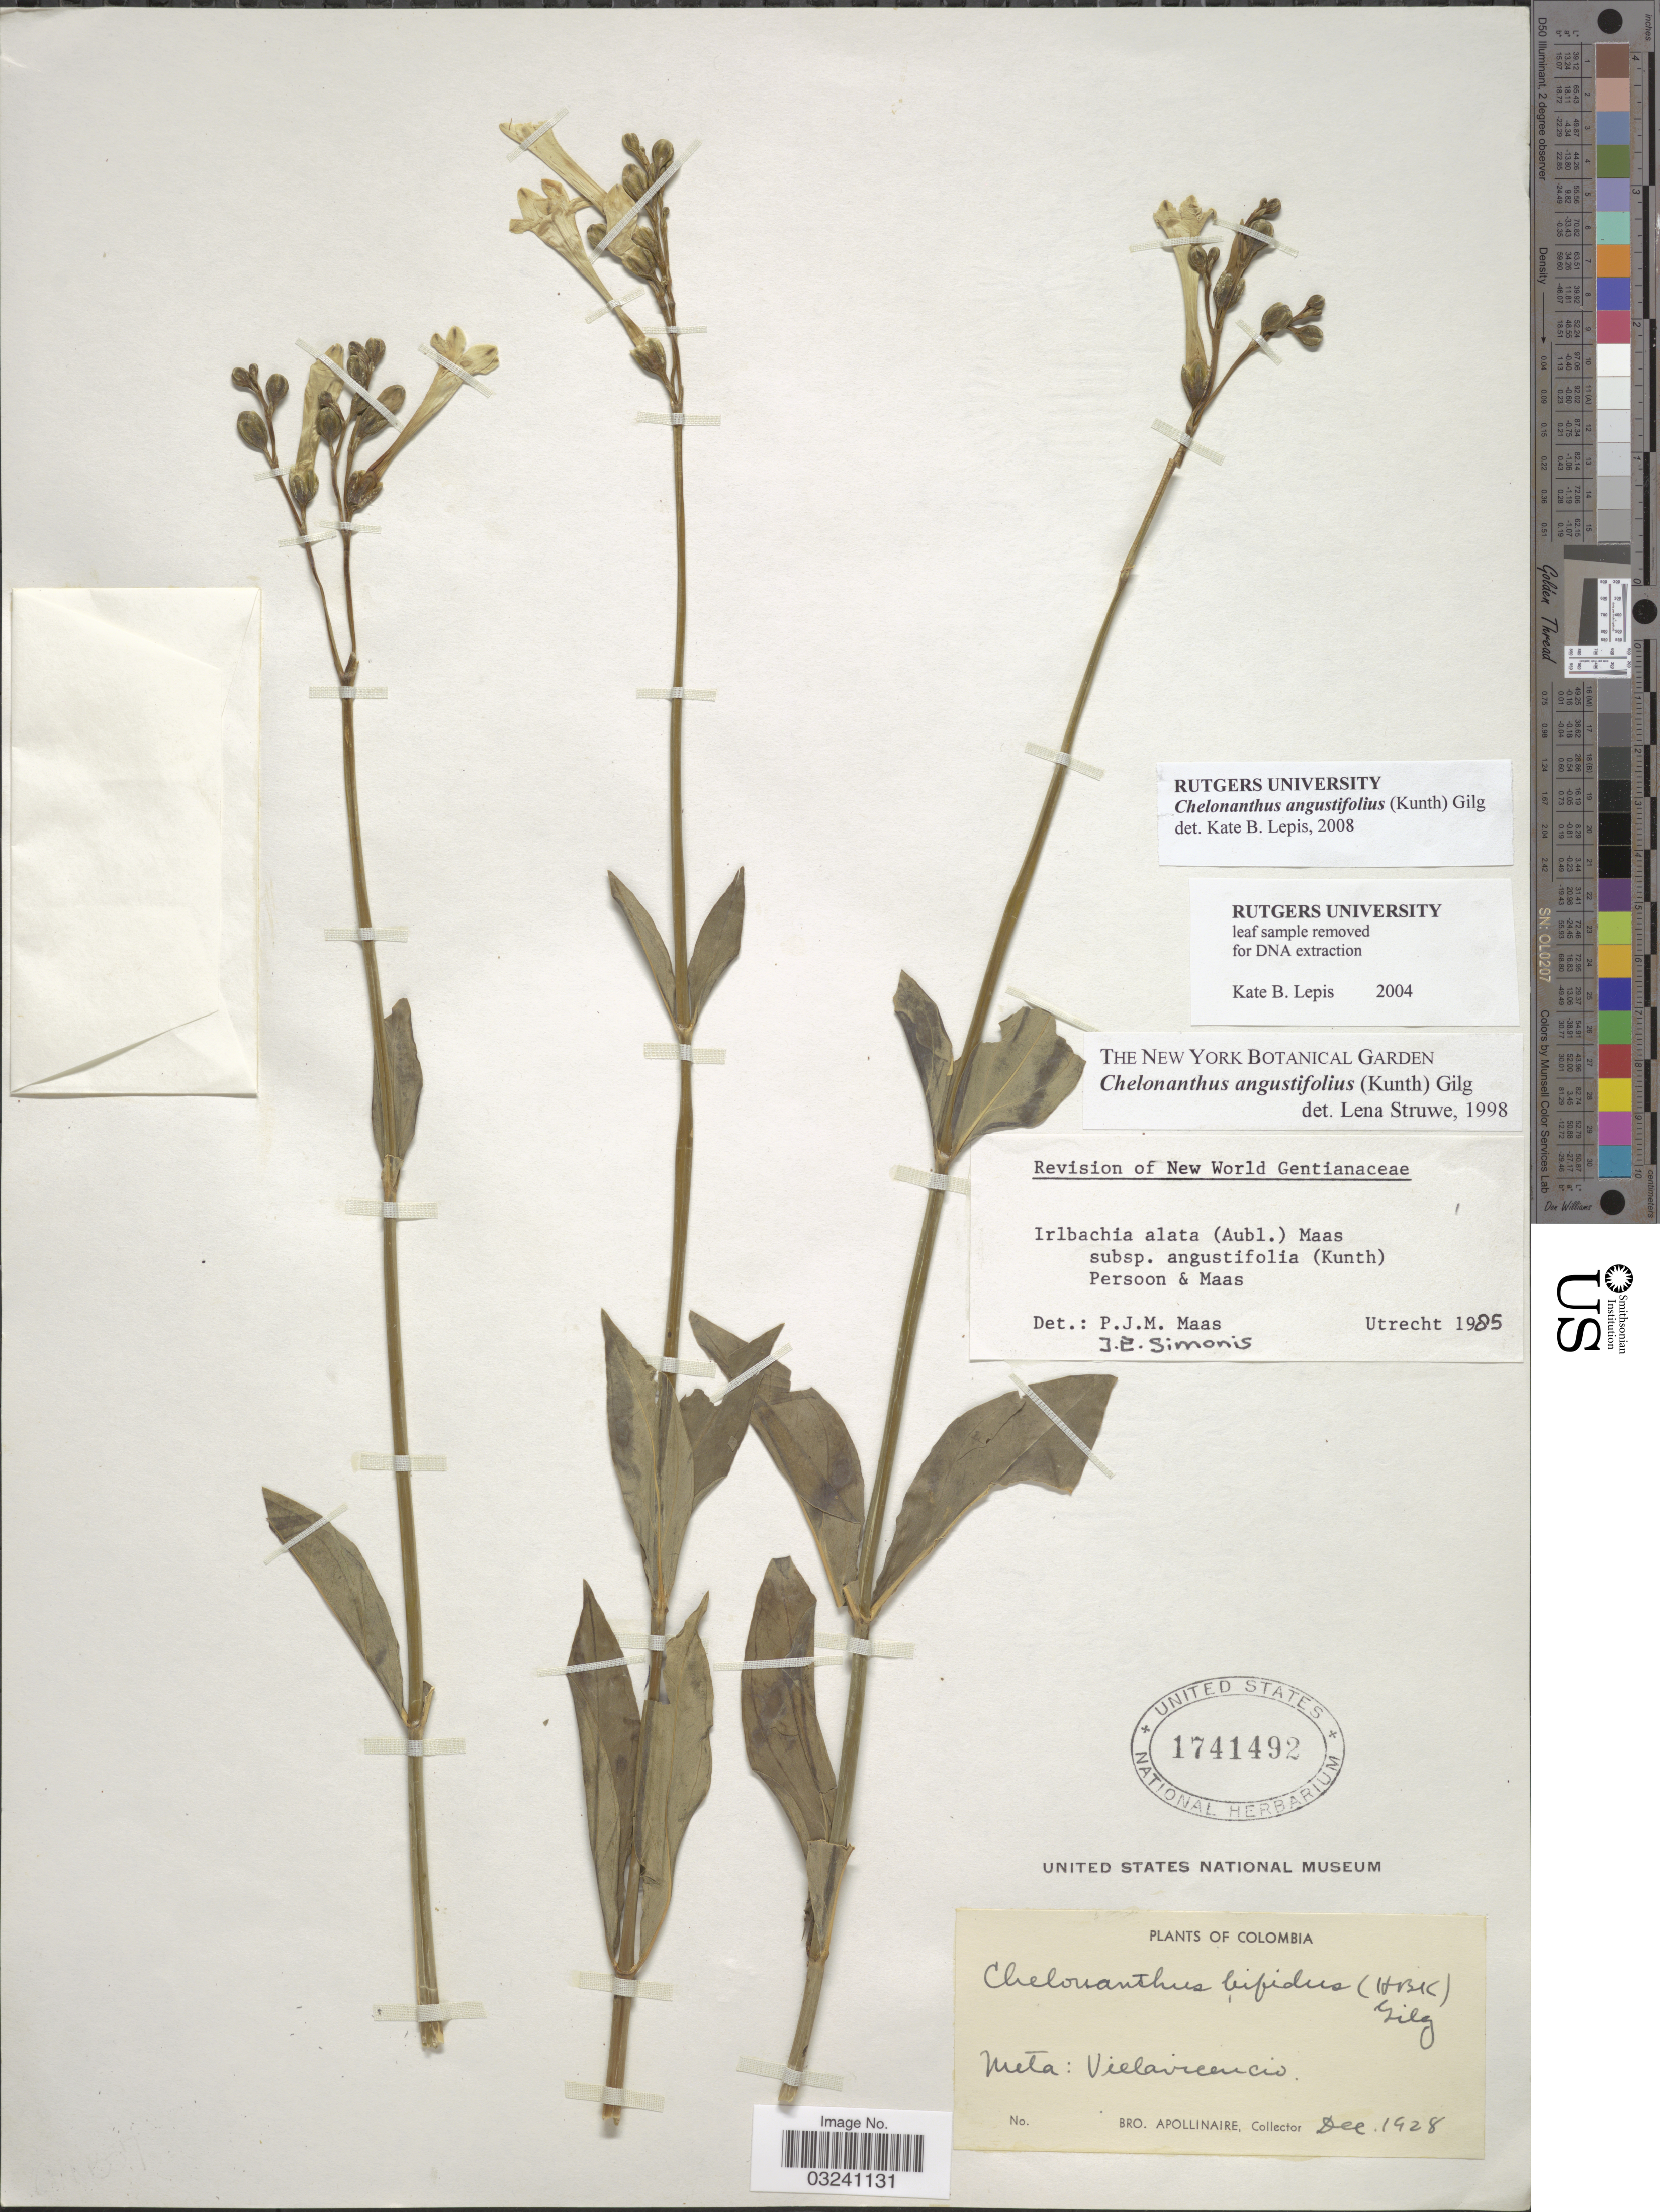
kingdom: Plantae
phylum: Tracheophyta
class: Magnoliopsida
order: Gentianales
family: Gentianaceae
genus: Chelonanthus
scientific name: Chelonanthus angustifolius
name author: (Kunth) Gilg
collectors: Bro. Apollinaire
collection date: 1928-12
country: Colombia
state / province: Meta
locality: Villavicencio.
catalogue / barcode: US 1741492